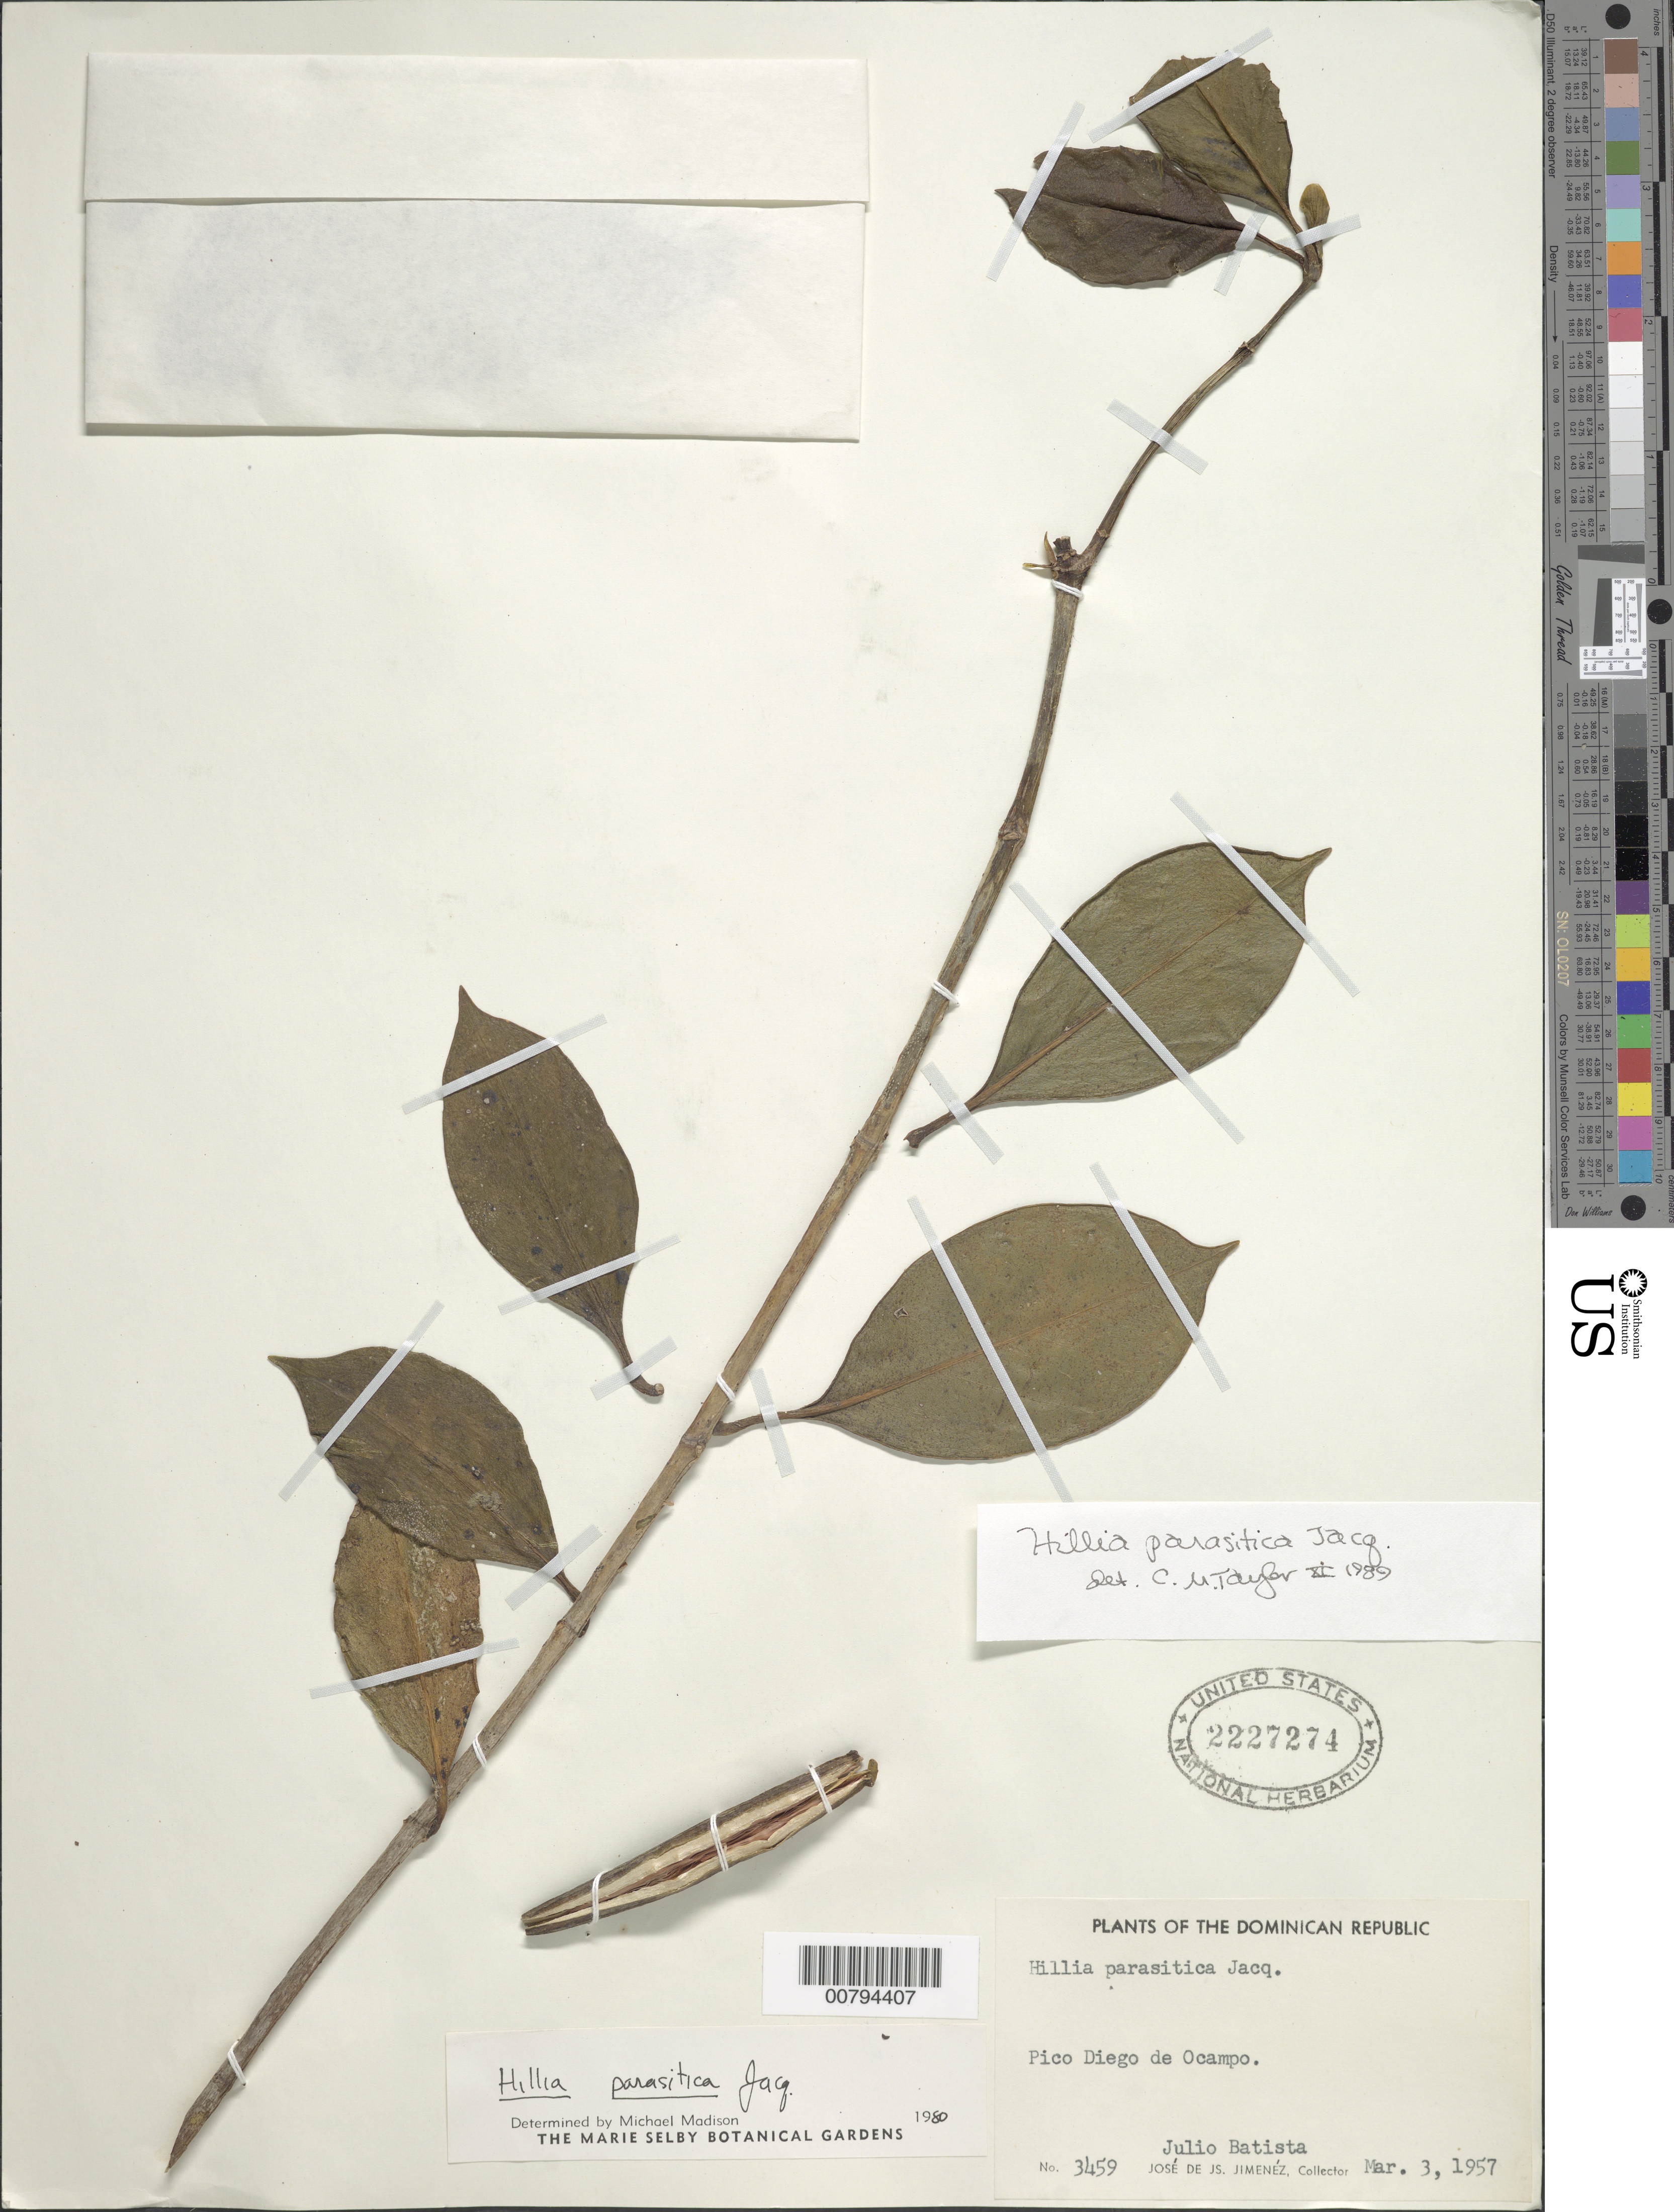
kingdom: Plantae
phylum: Tracheophyta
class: Magnoliopsida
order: Gentianales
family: Rubiaceae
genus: Hillia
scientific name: Hillia parasitica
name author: Jacq.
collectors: J. J. Jiménez Almonte & J. Batista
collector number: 3459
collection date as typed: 03 Mar 1957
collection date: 1957-03-03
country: Dominican Republic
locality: Pico Diego de Ocampo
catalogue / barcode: US 2227274